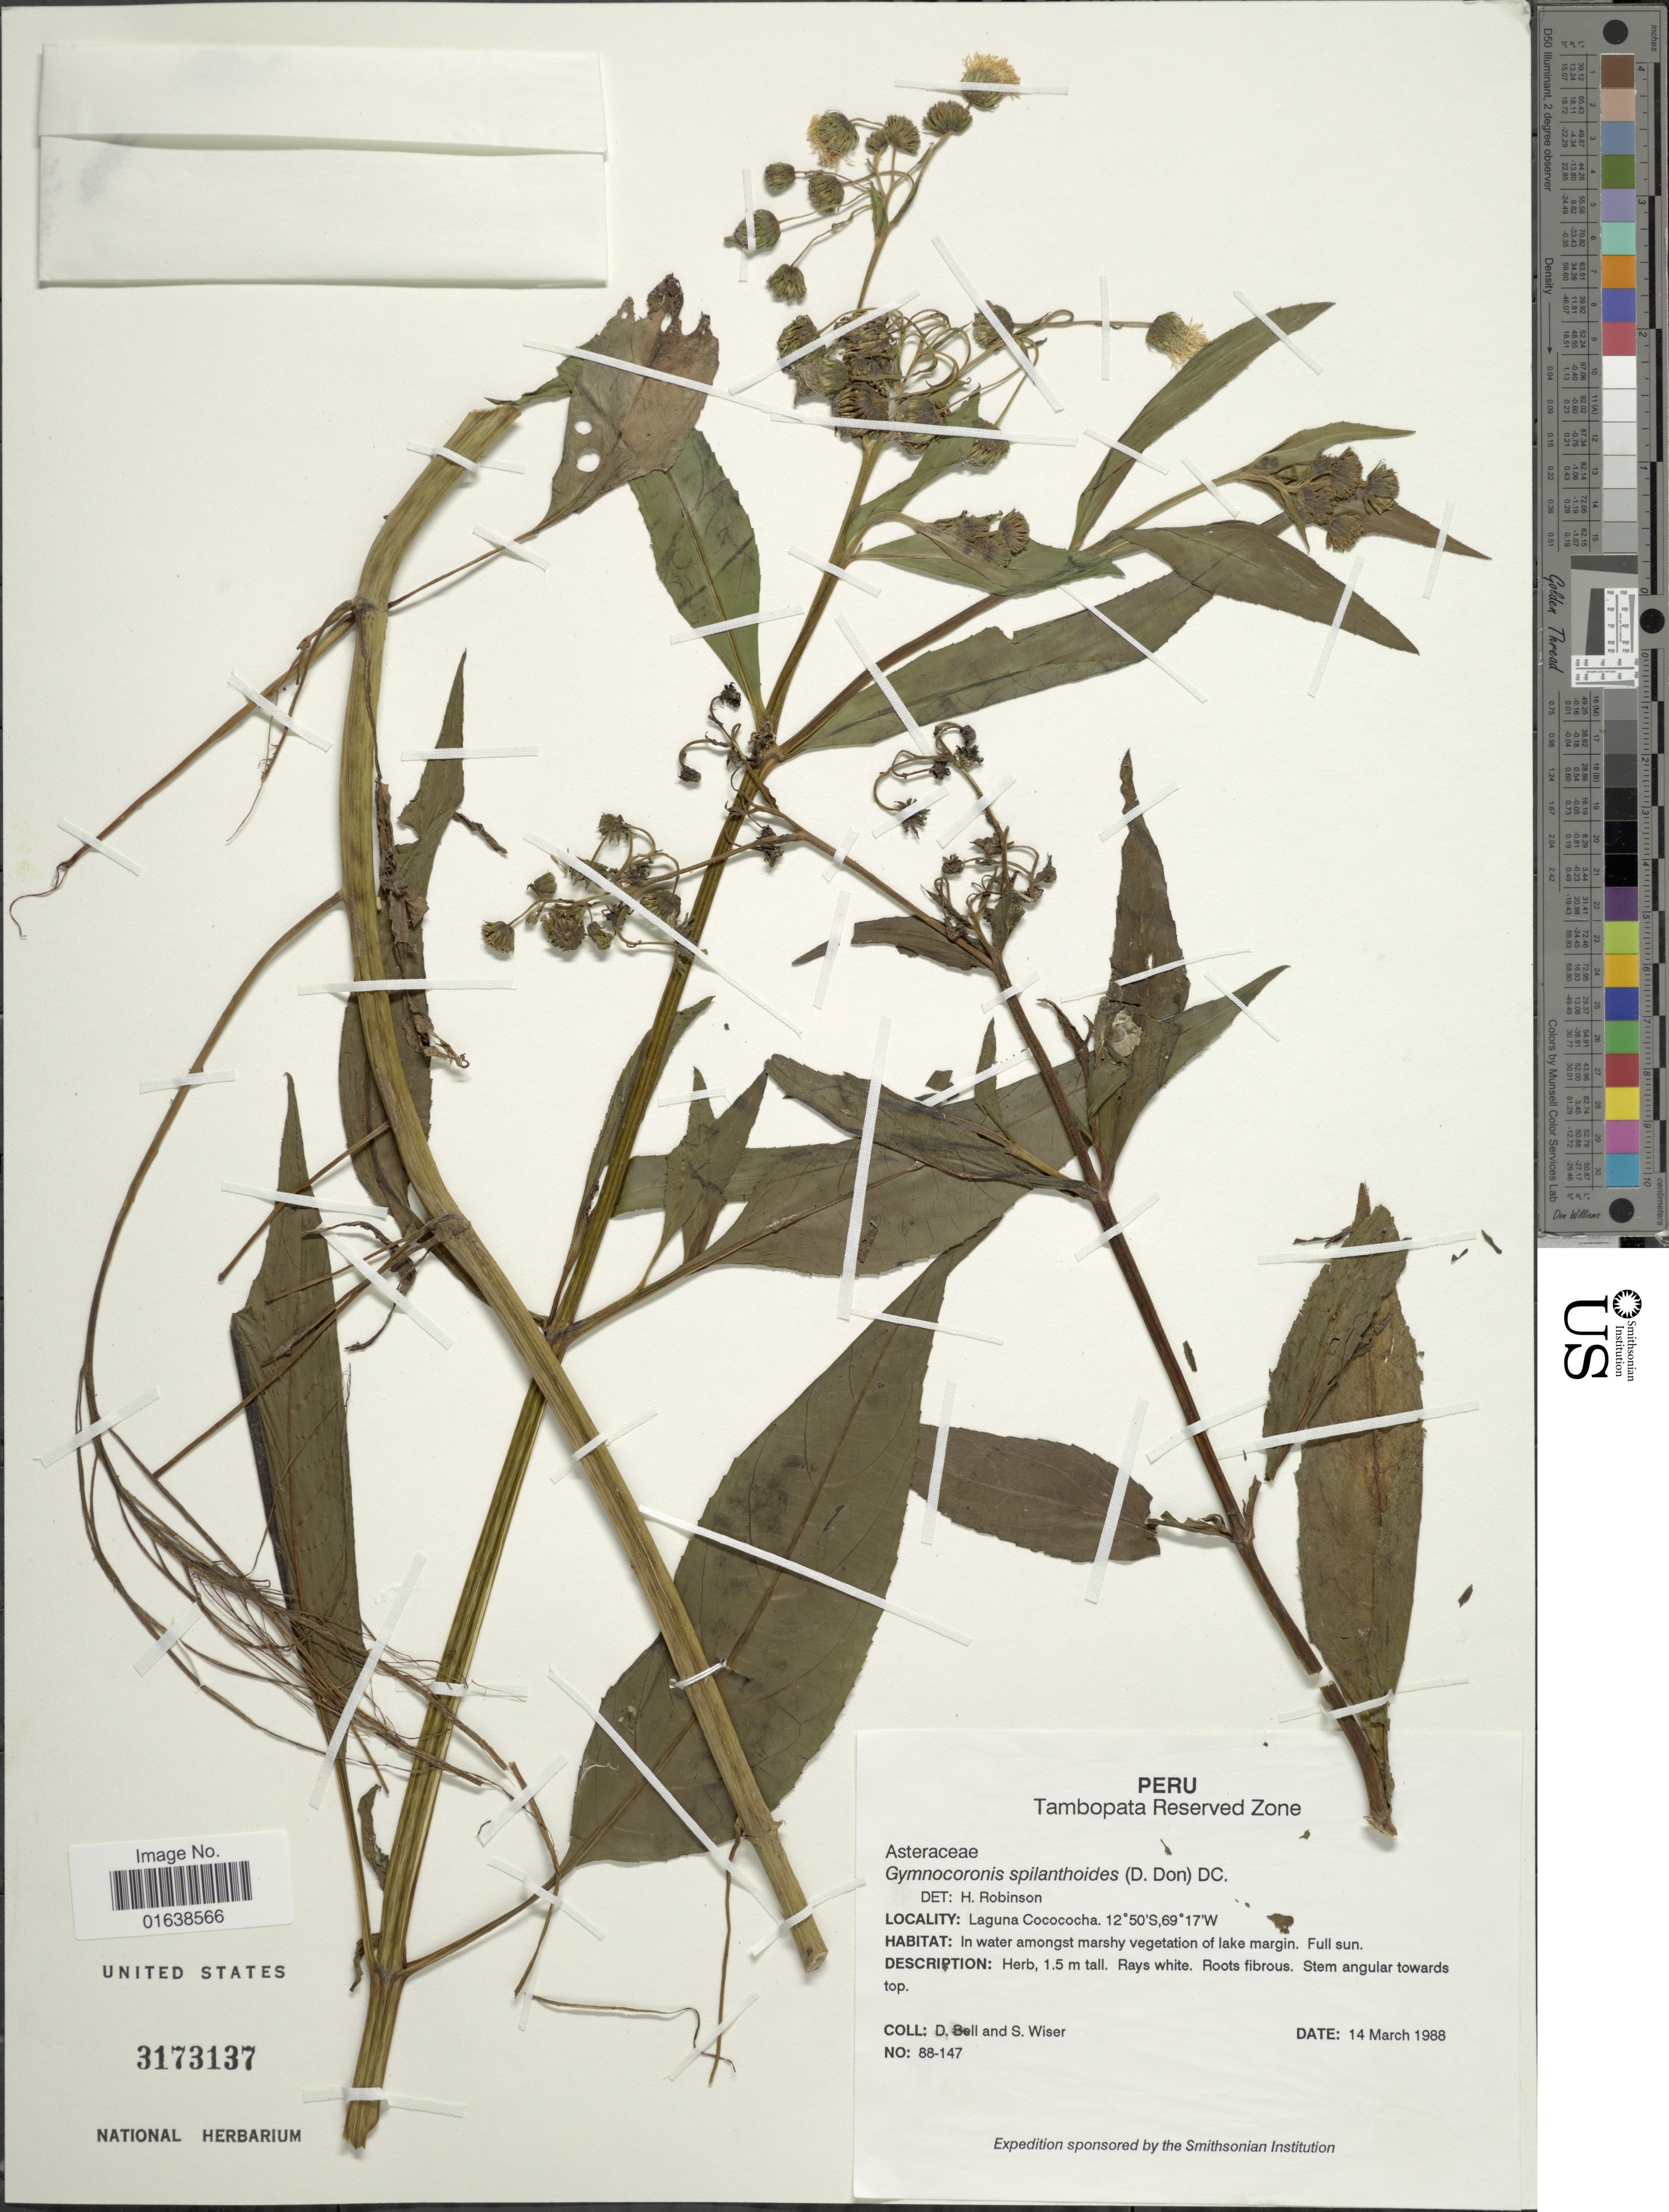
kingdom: Plantae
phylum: Tracheophyta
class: Magnoliopsida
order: Asterales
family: Asteraceae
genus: Gymnocoronis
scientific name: Gymnocoronis spilanthoides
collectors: S. Bell & S. Wiser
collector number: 88-147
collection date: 1988-03-14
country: Peru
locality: Peru. Tambopata Reserved Zone. Laguna Cocococha, In water amongst marshy vegetation of lake margin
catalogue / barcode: US 3173137